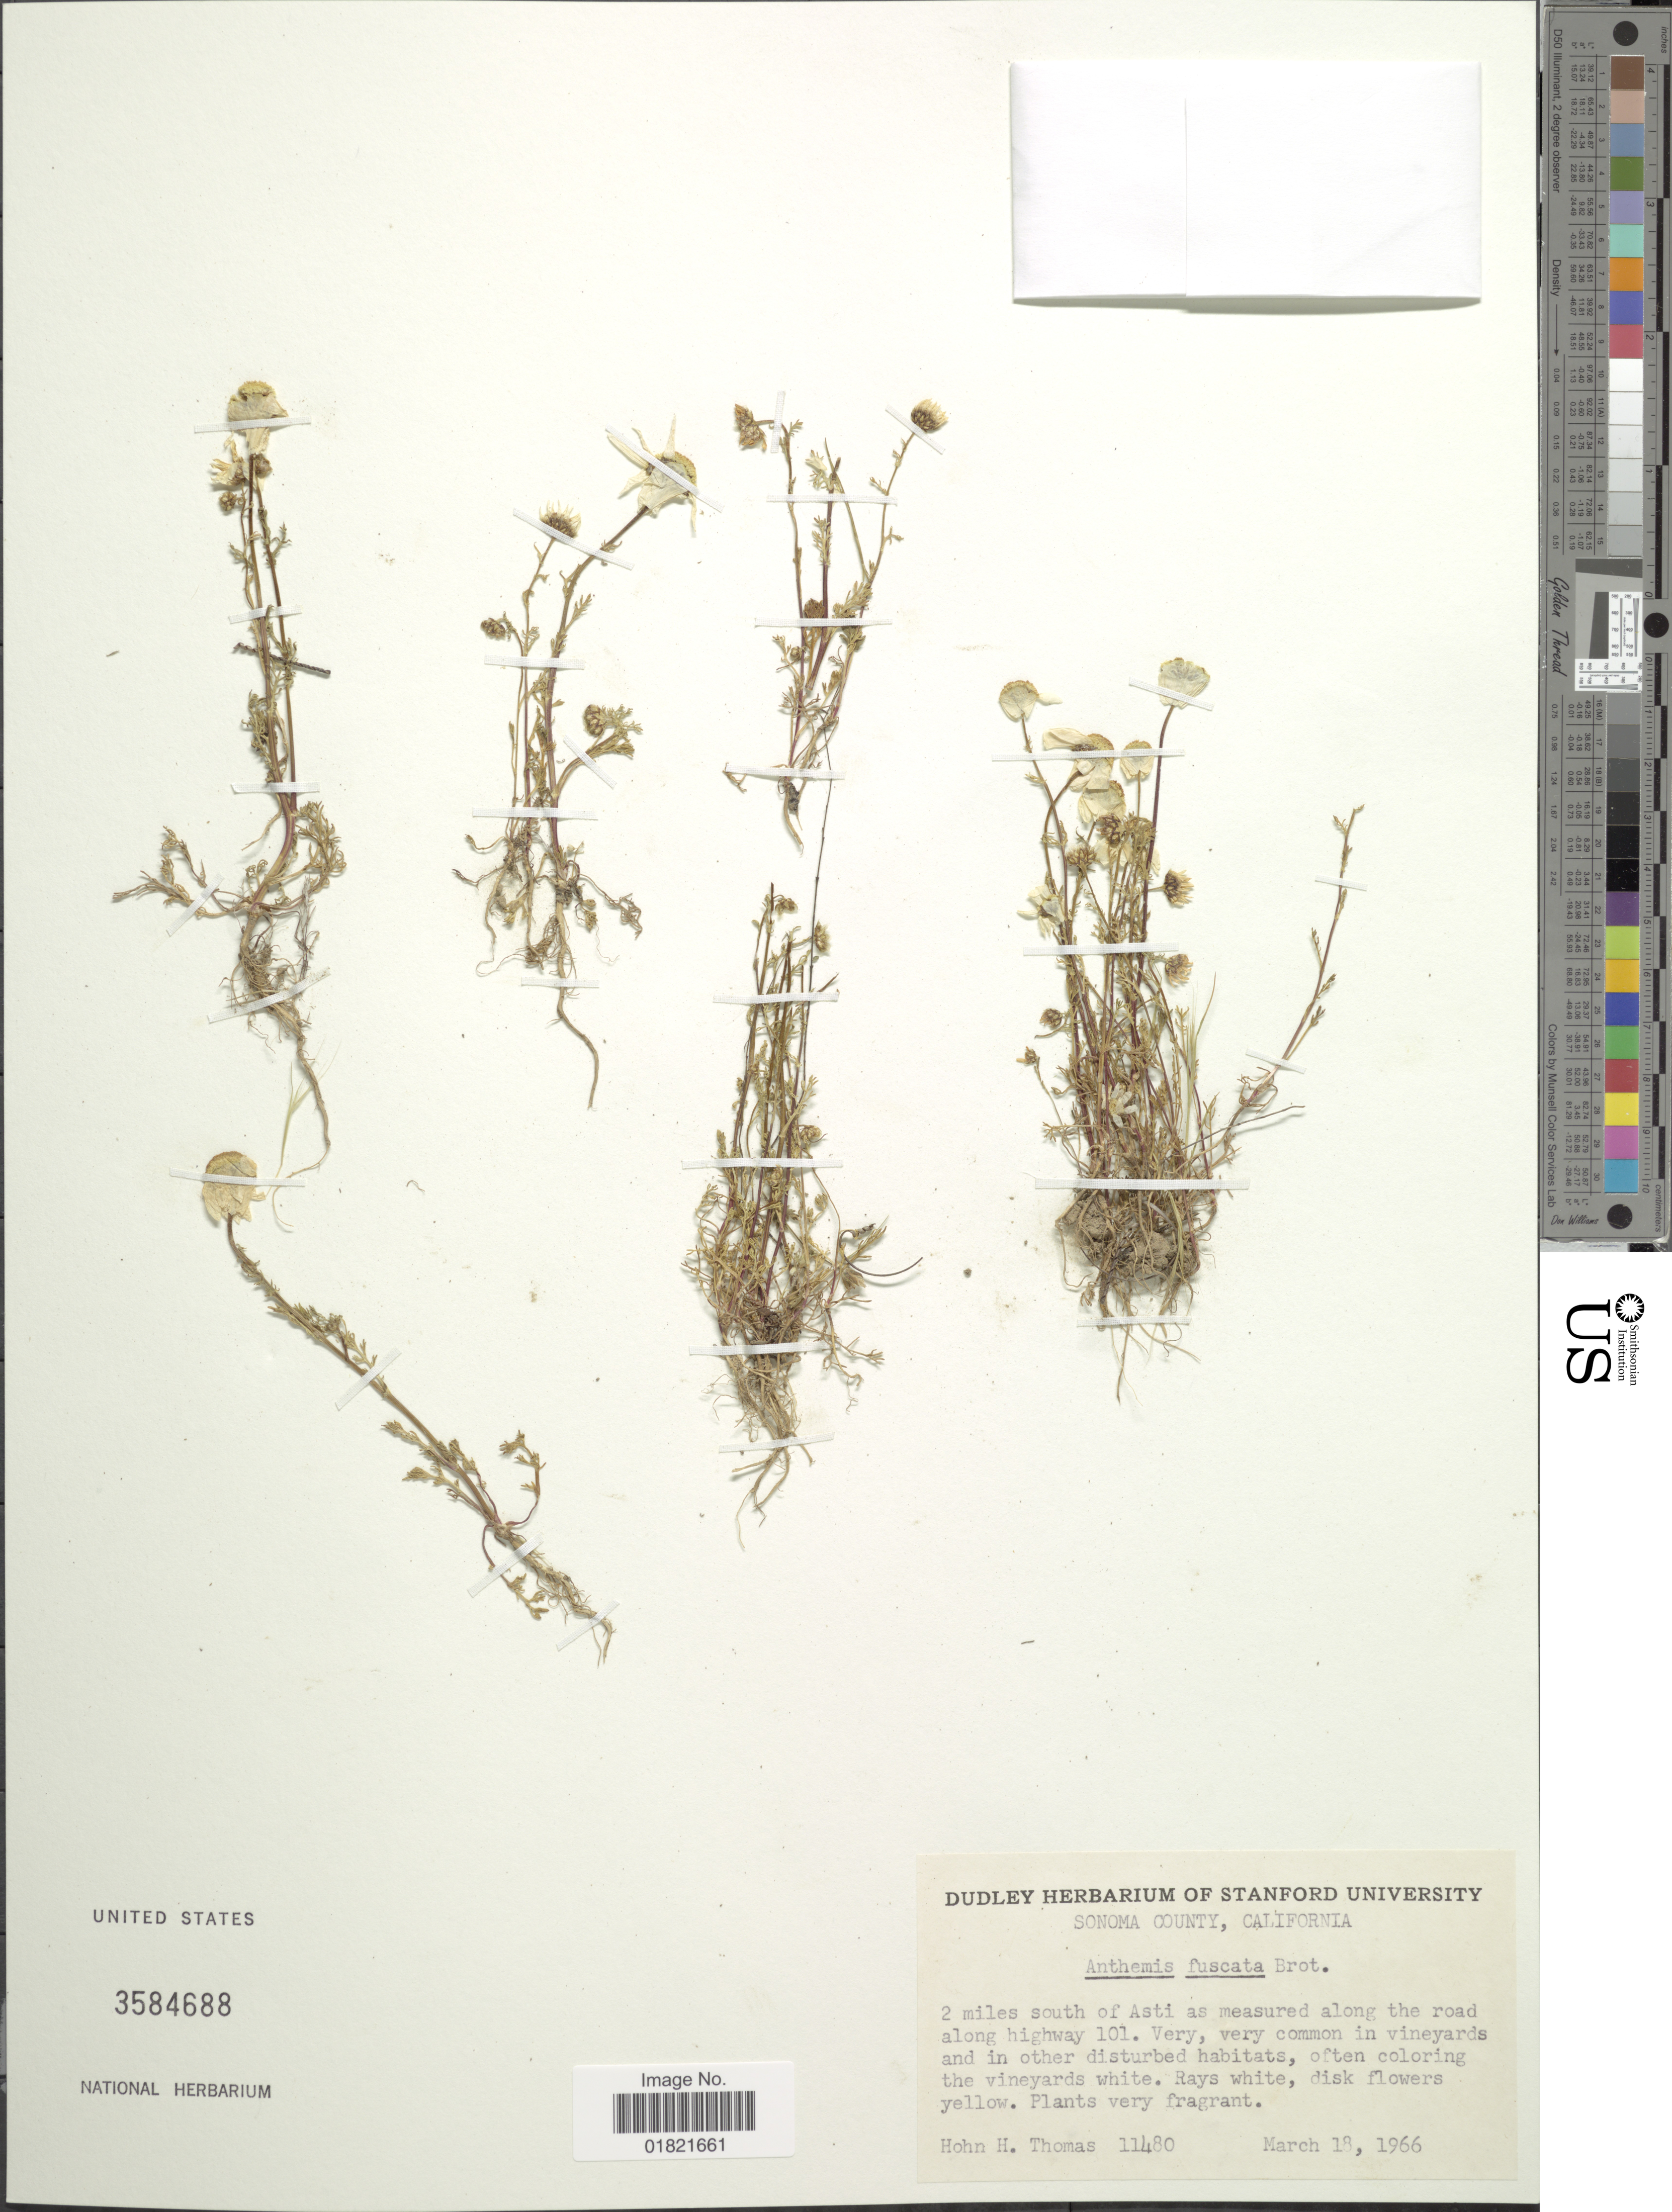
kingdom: Plantae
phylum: Tracheophyta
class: Magnoliopsida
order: Asterales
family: Asteraceae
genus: Anthemis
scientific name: Anthemis fuscata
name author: Brot.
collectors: H. Thomas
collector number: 11480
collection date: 1966-03-18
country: United States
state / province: California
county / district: Sonoma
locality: Sonoma County, 2 miles south of Asti as measured along the road along highway 101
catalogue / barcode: US 3584688